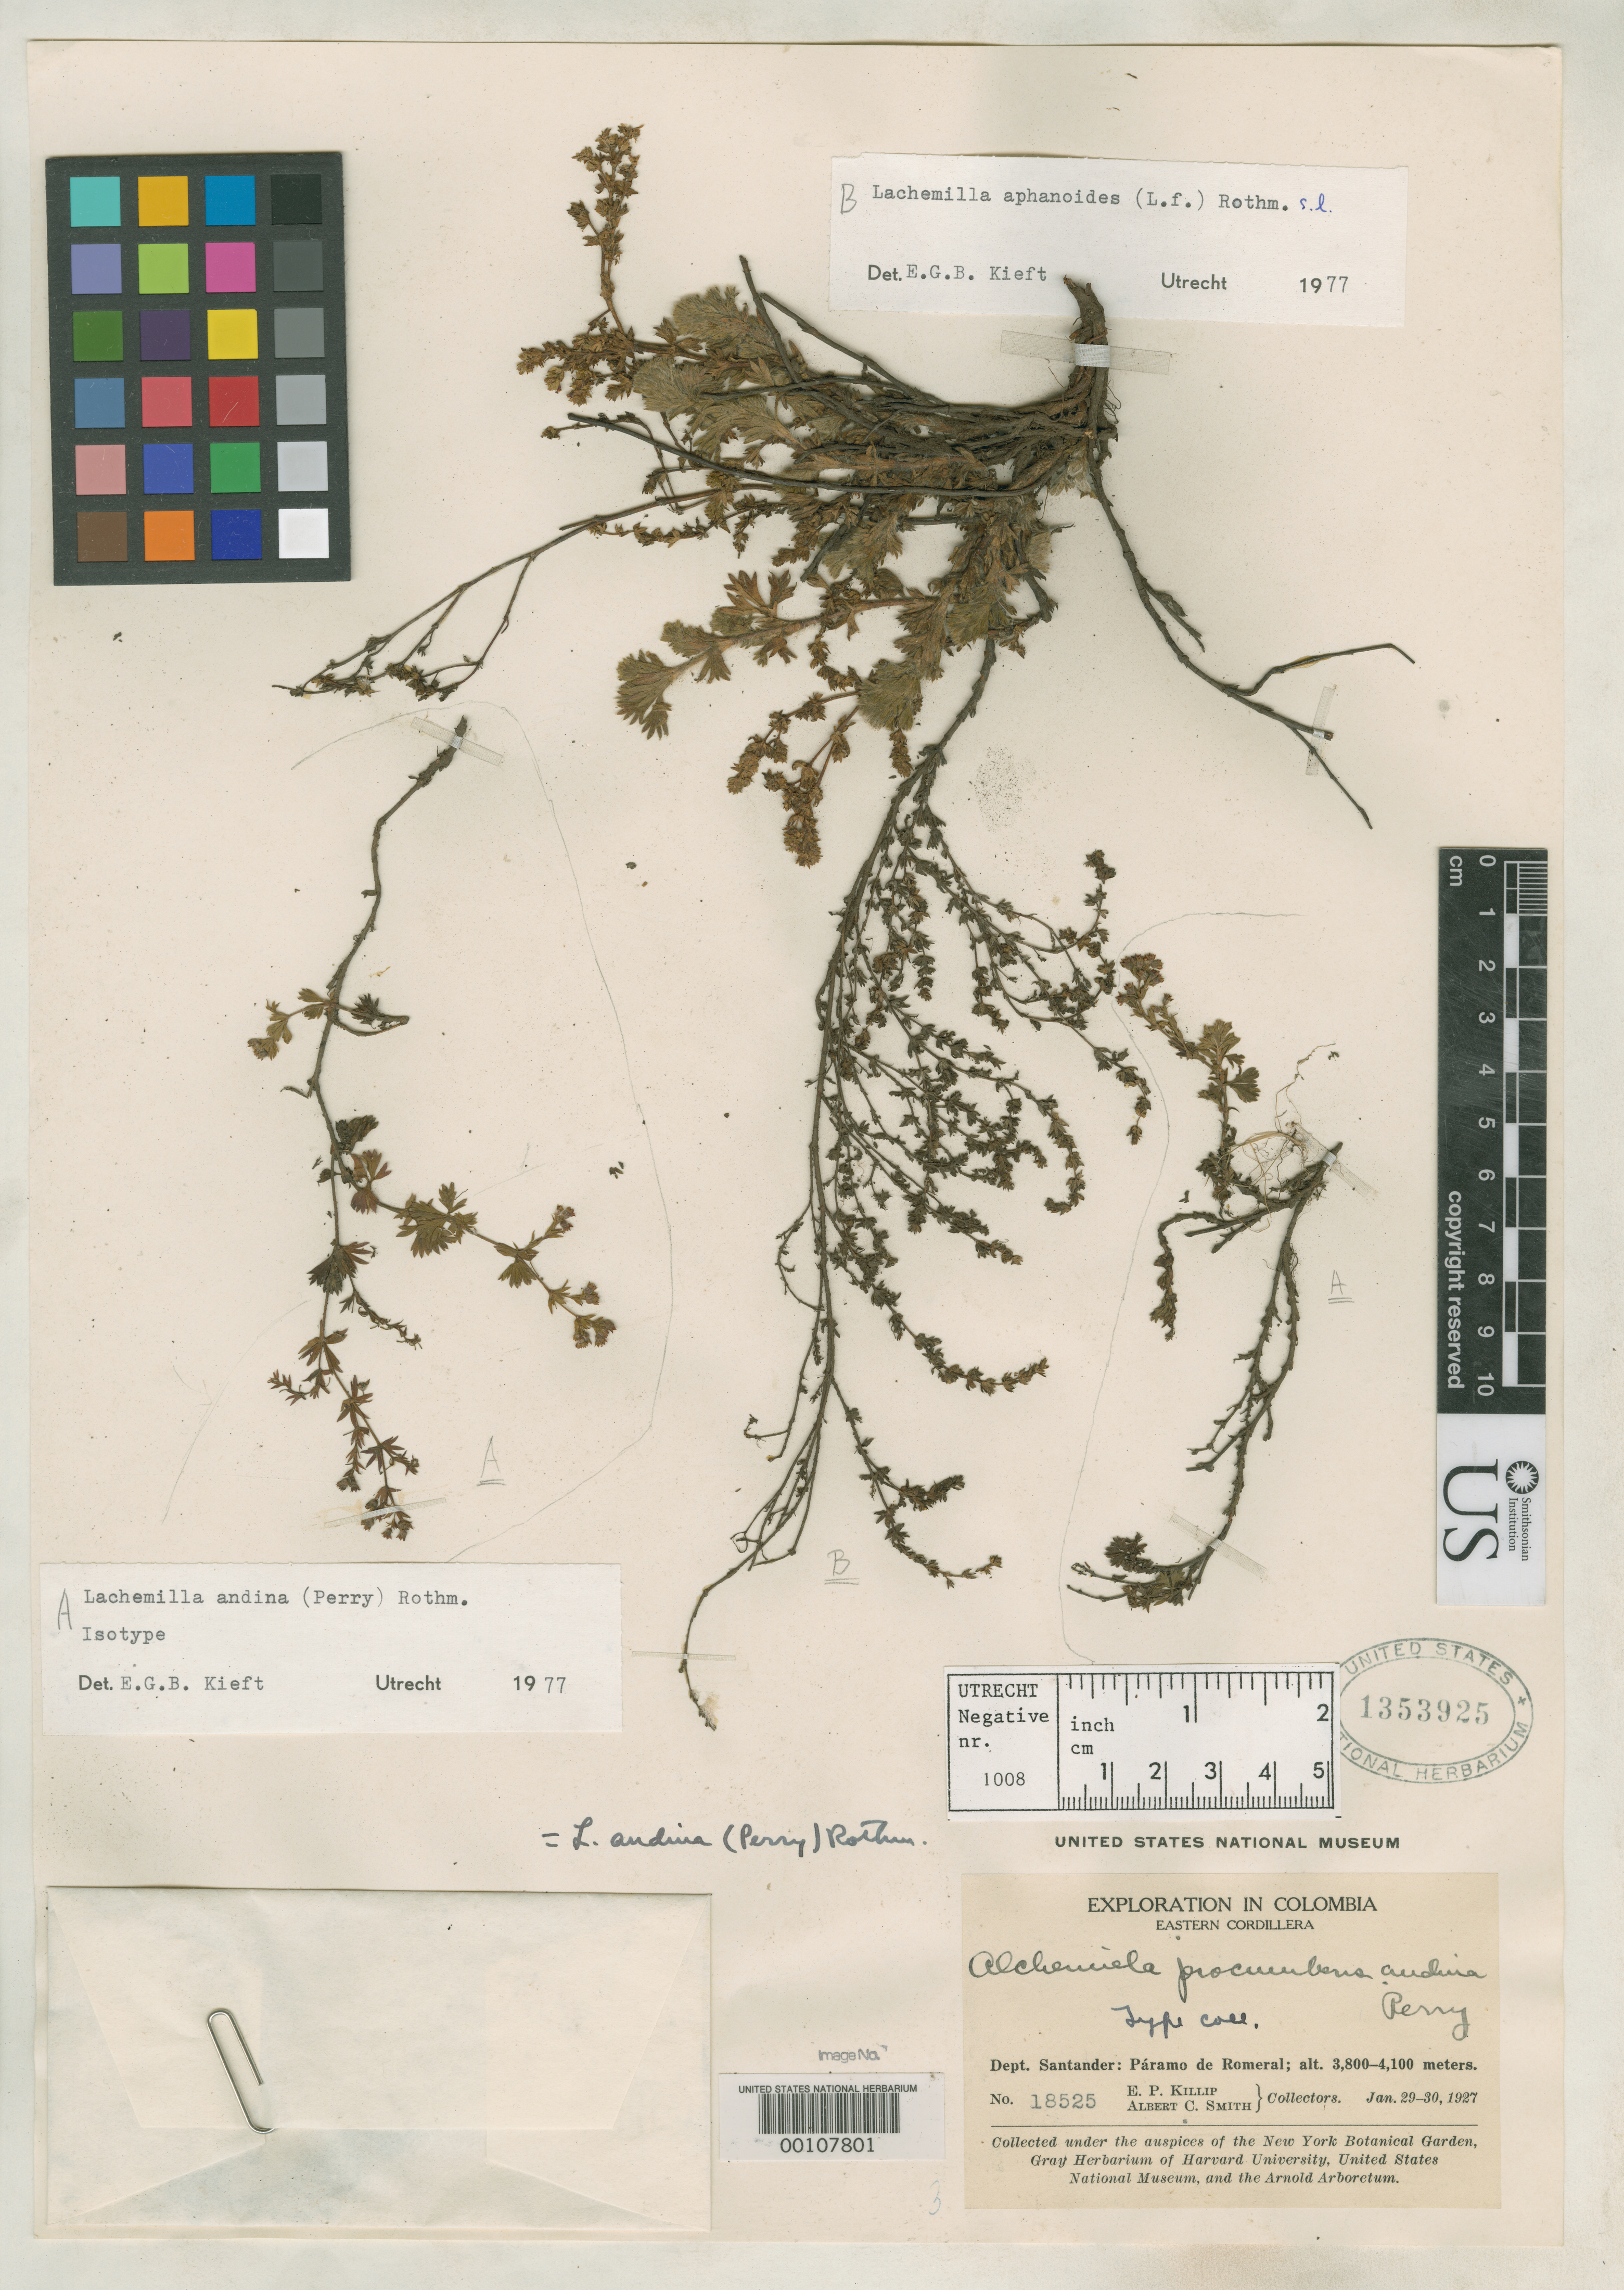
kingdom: Plantae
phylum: Tracheophyta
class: Magnoliopsida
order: Rosales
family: Rosaceae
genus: Alchemilla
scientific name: Alchemilla procumbens var. andina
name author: L.M. Perry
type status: Isotype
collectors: E. P. Killip & A. C. Smith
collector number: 18525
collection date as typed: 29 Jan 1927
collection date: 1927-01-29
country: Colombia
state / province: Norte de Santander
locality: Paramo de Romeral.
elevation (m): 3800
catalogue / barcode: US 1353925